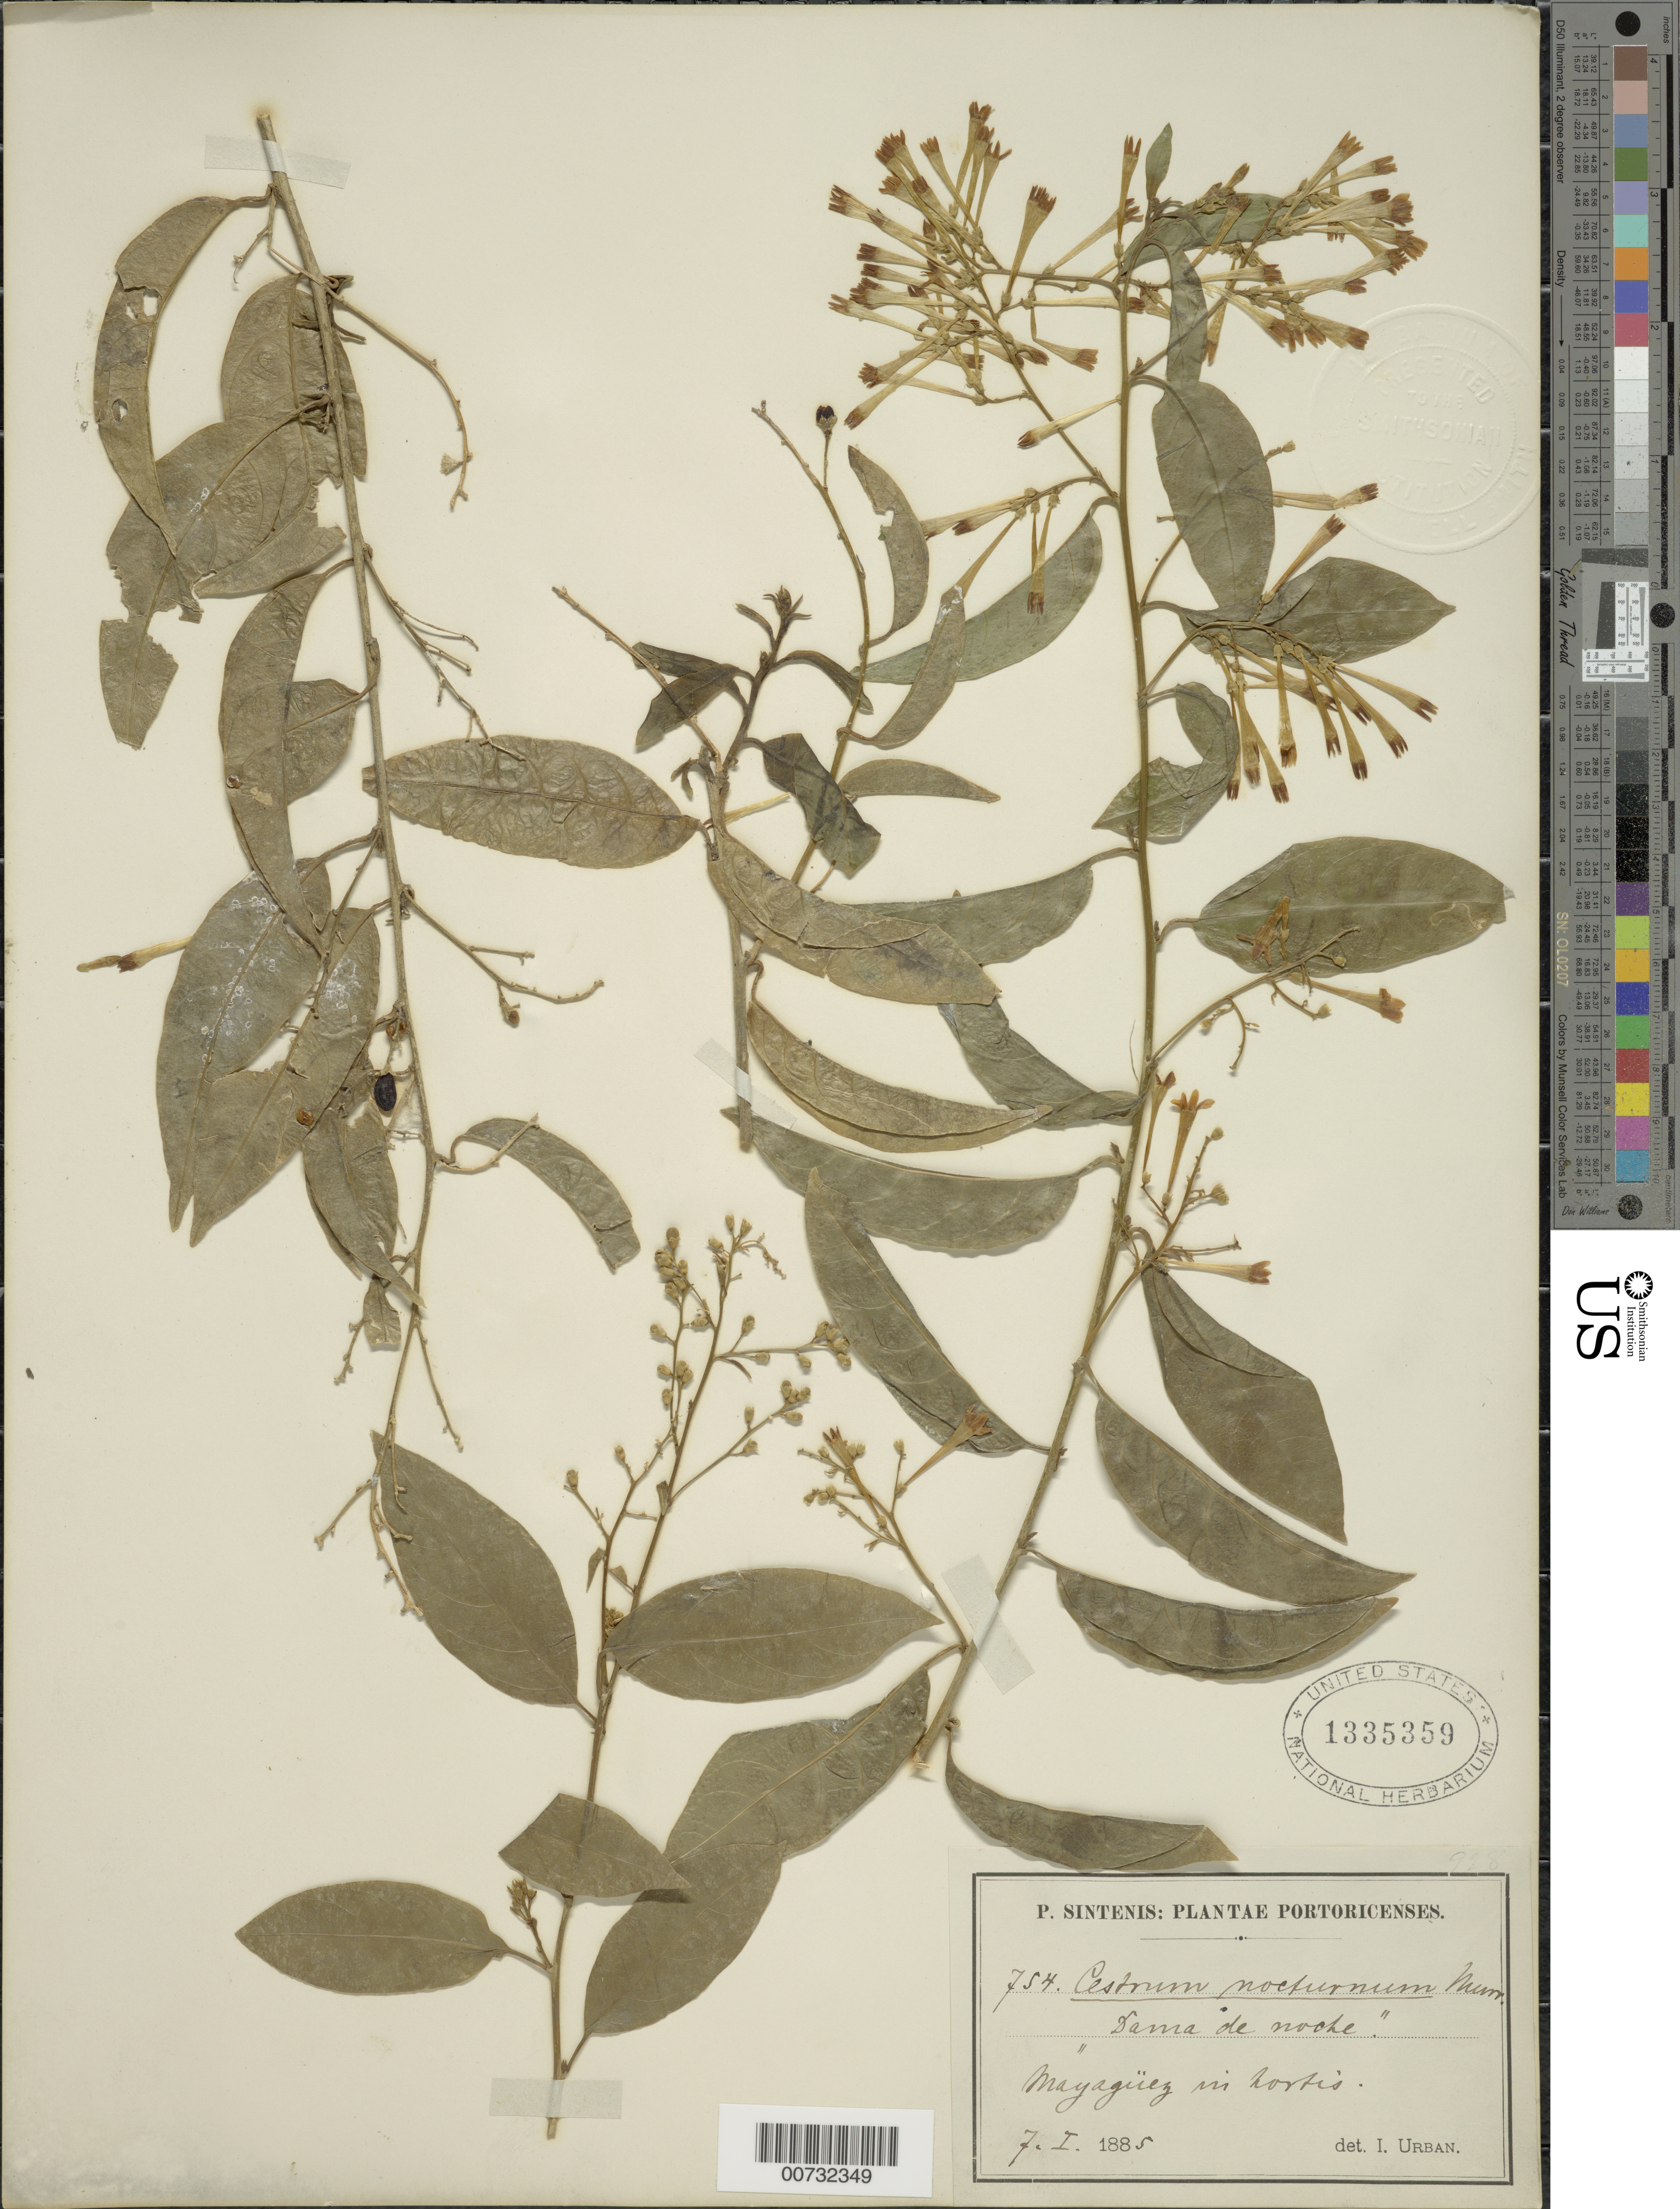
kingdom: Plantae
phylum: Tracheophyta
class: Magnoliopsida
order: Solanales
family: Solanaceae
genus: Cestrum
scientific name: Cestrum nocturnum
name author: L.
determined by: Urban, Ignatz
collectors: P. Sintenis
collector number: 754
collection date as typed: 07 Jan 1885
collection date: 1885-01-07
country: Puerto Rico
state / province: Mayagüez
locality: Mayaguez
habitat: In hortis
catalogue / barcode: US 1335359